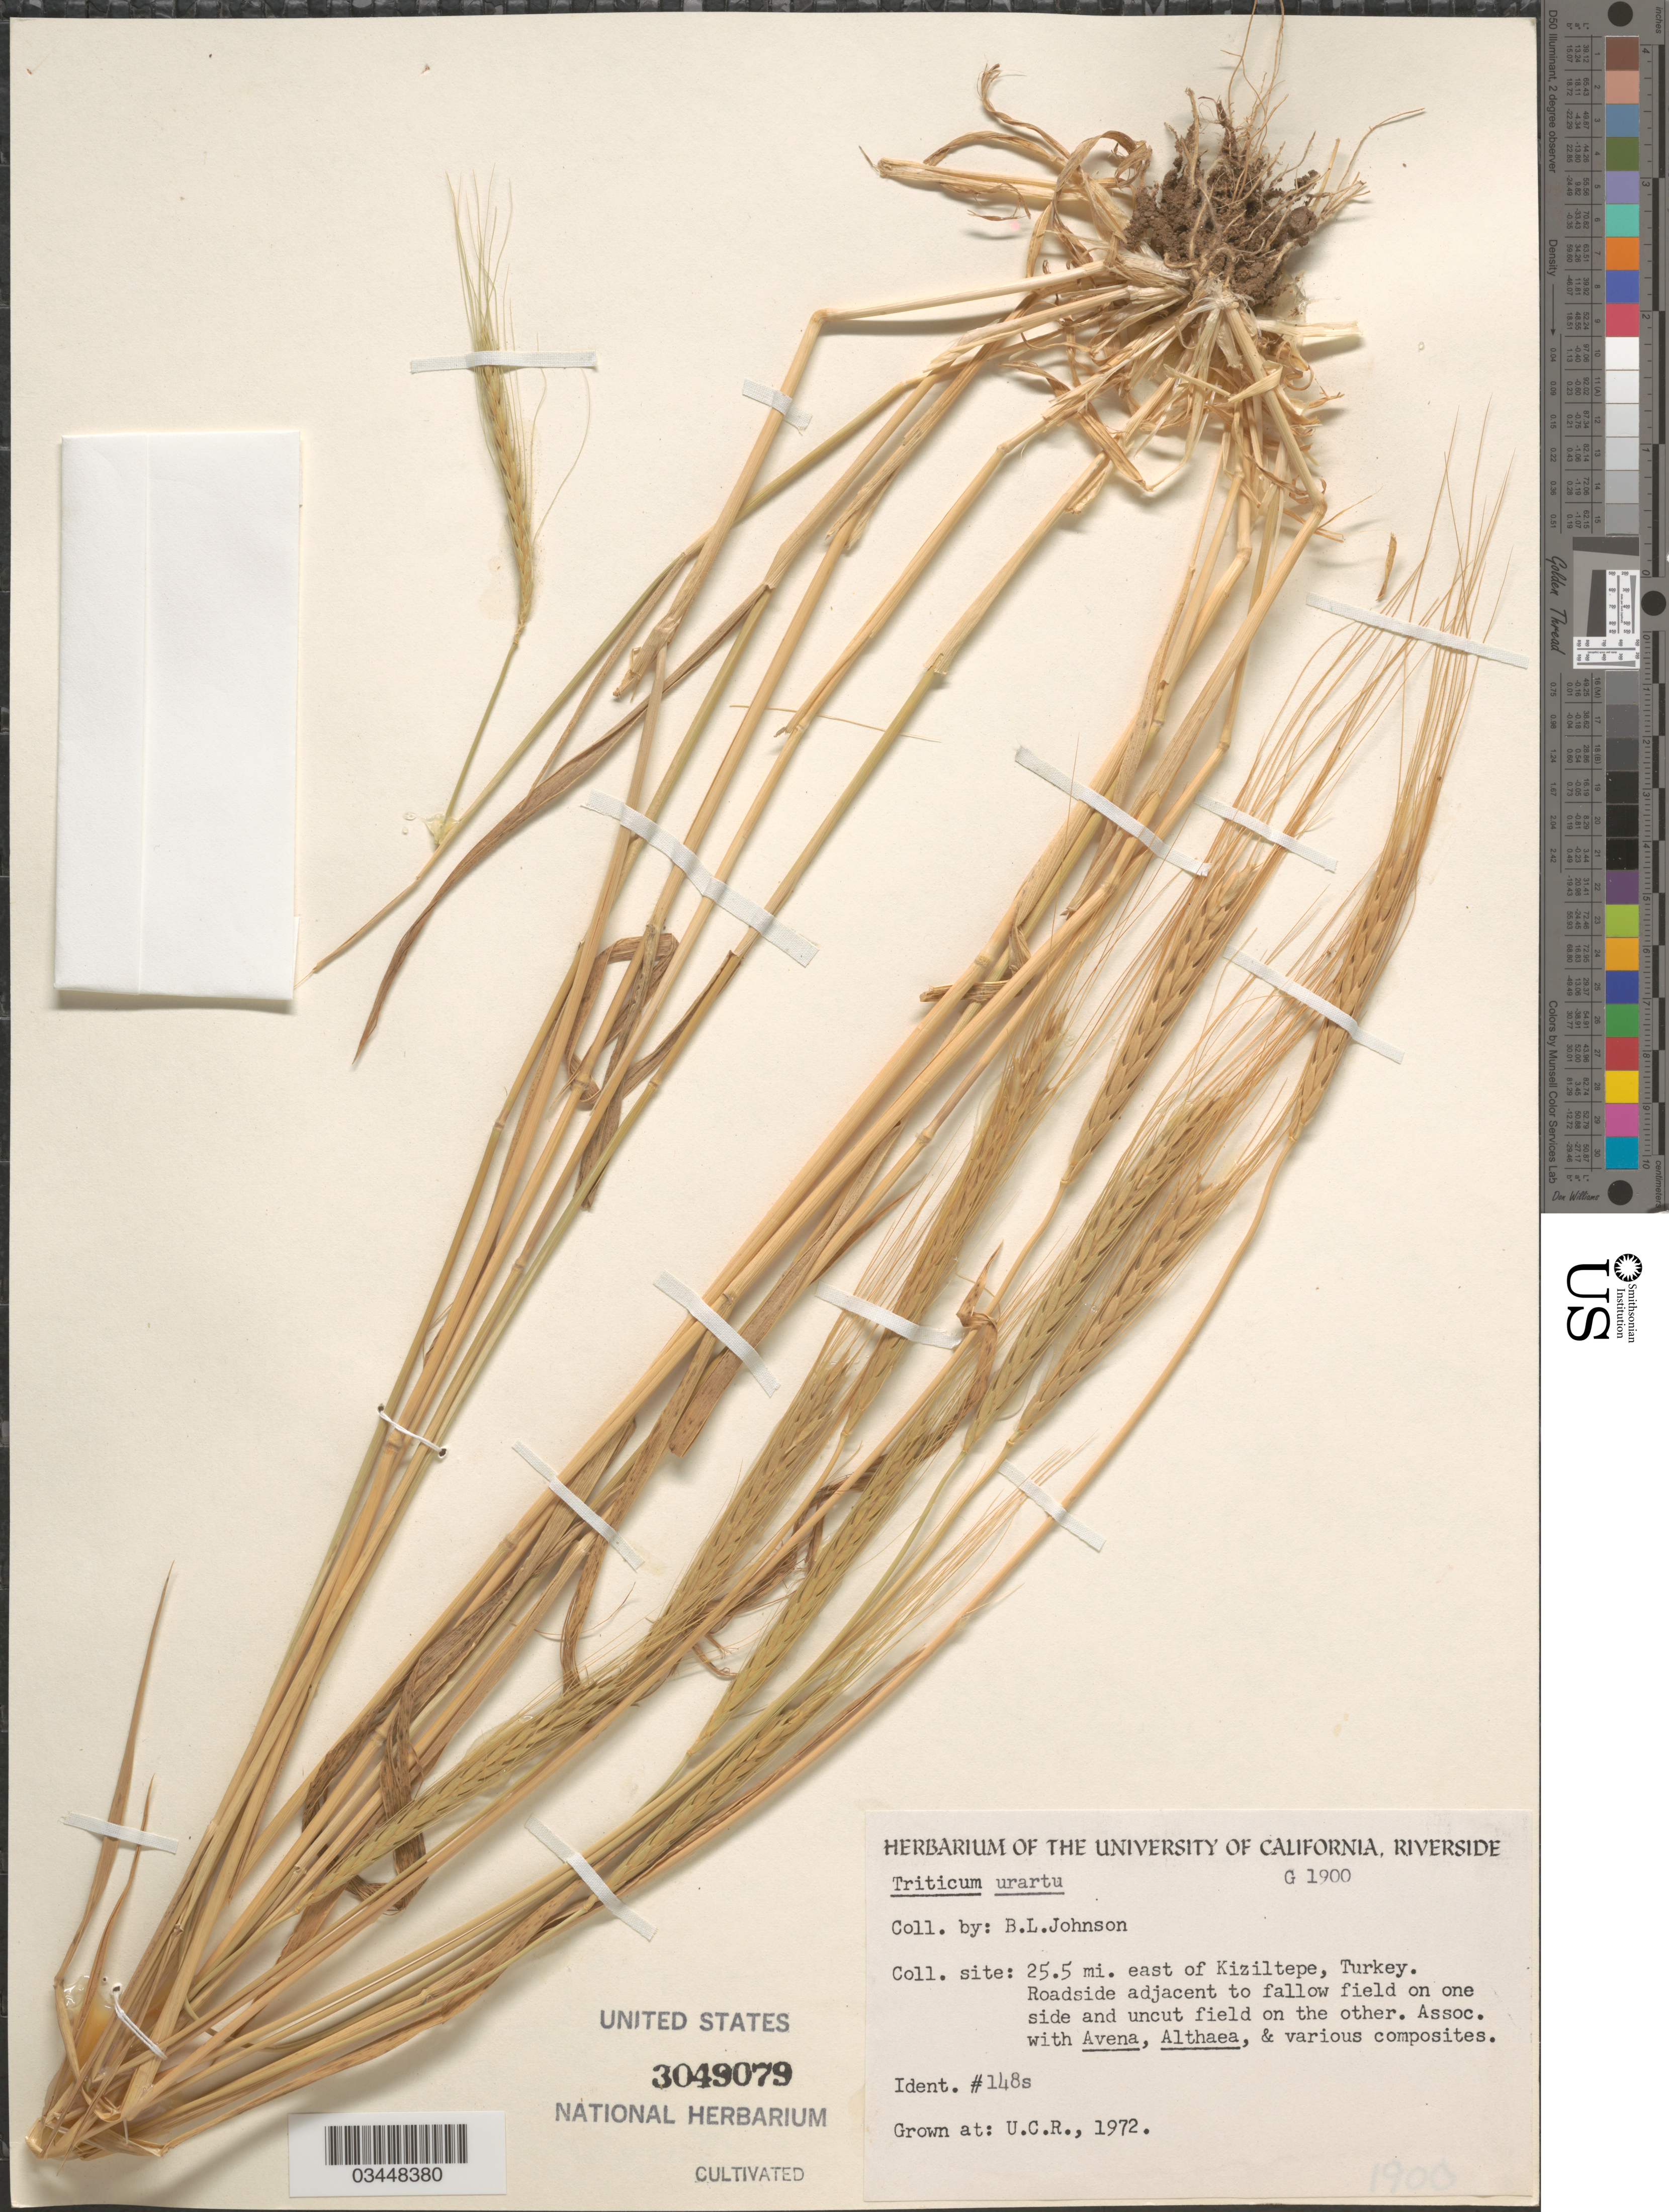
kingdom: Plantae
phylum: Tracheophyta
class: Liliopsida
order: Poales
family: Poaceae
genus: Triticum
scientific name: Triticum urartu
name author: Thumanjan ex Gandilyan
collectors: ex herb. Univ. of California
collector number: G1900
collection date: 1972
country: United States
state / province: California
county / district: Riverside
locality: U.C.R.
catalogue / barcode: US 3049079